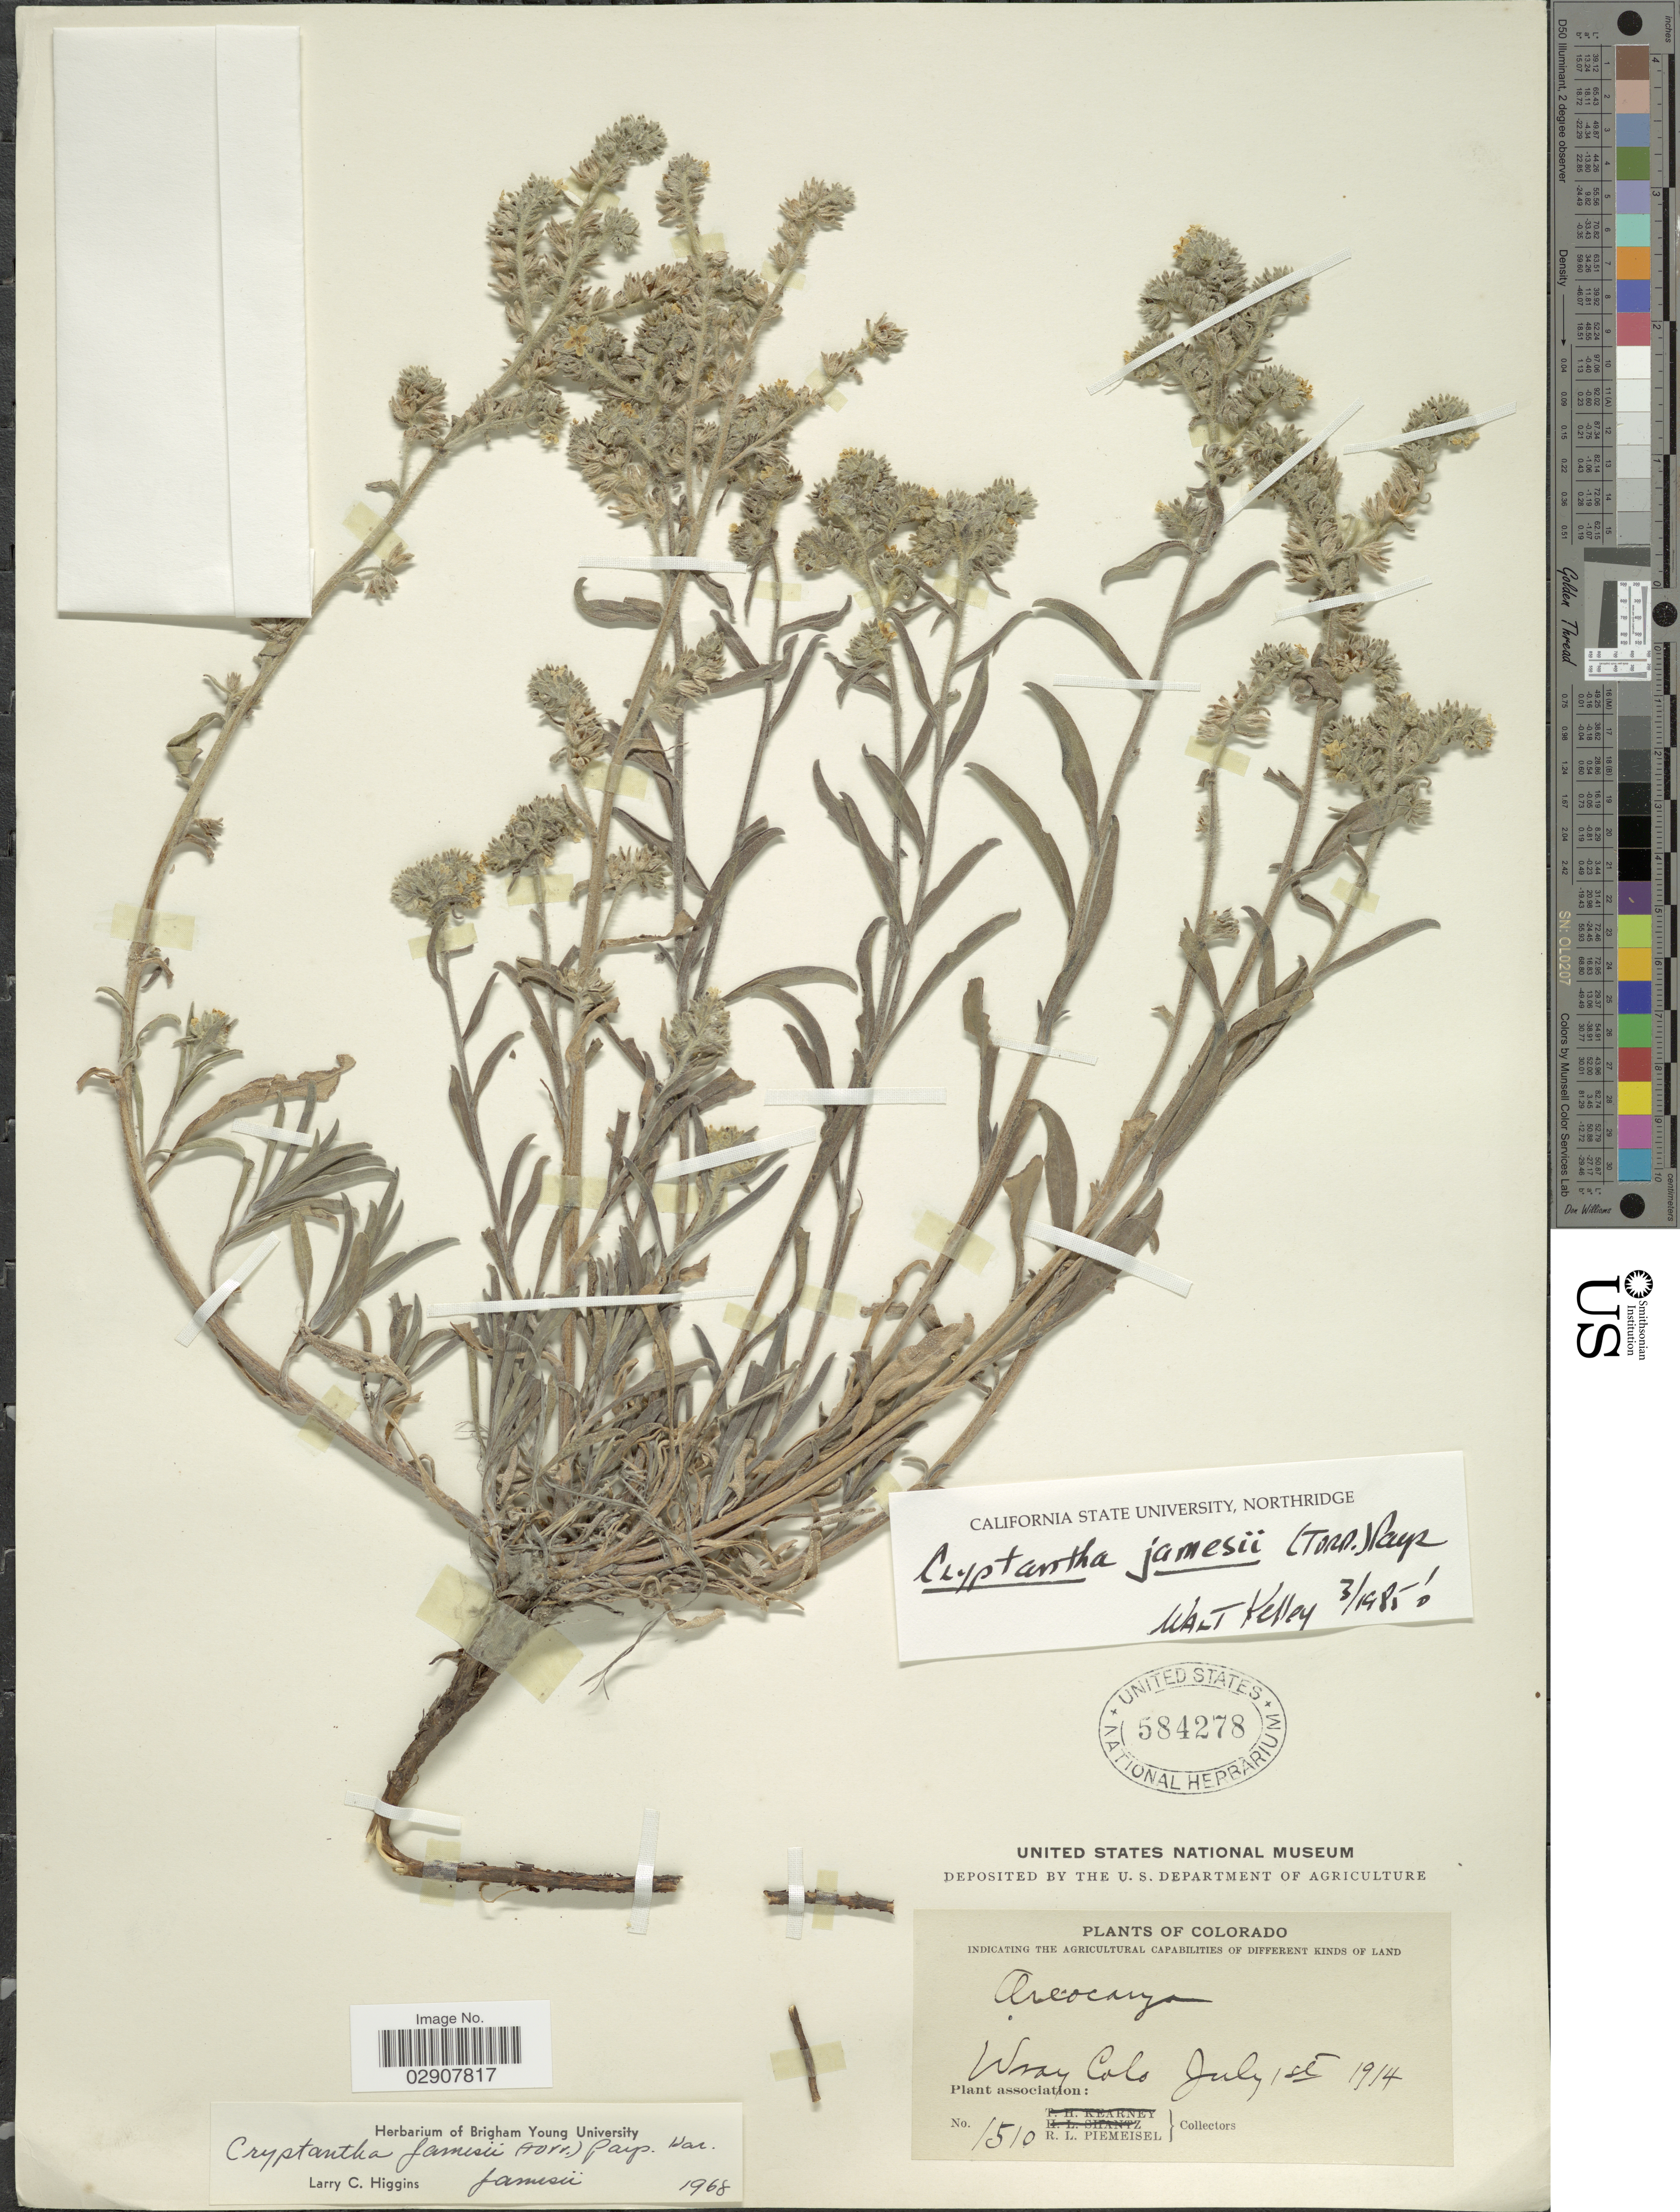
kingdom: Plantae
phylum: Tracheophyta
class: Magnoliopsida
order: Boraginales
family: Boraginaceae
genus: Cryptantha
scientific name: Cryptantha jamesii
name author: (Torr.) Payson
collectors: R. L. Piemeisel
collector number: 1510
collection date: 1914-07-01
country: United States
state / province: Colorado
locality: Wray Colo. Colorado.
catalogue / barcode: US 584278